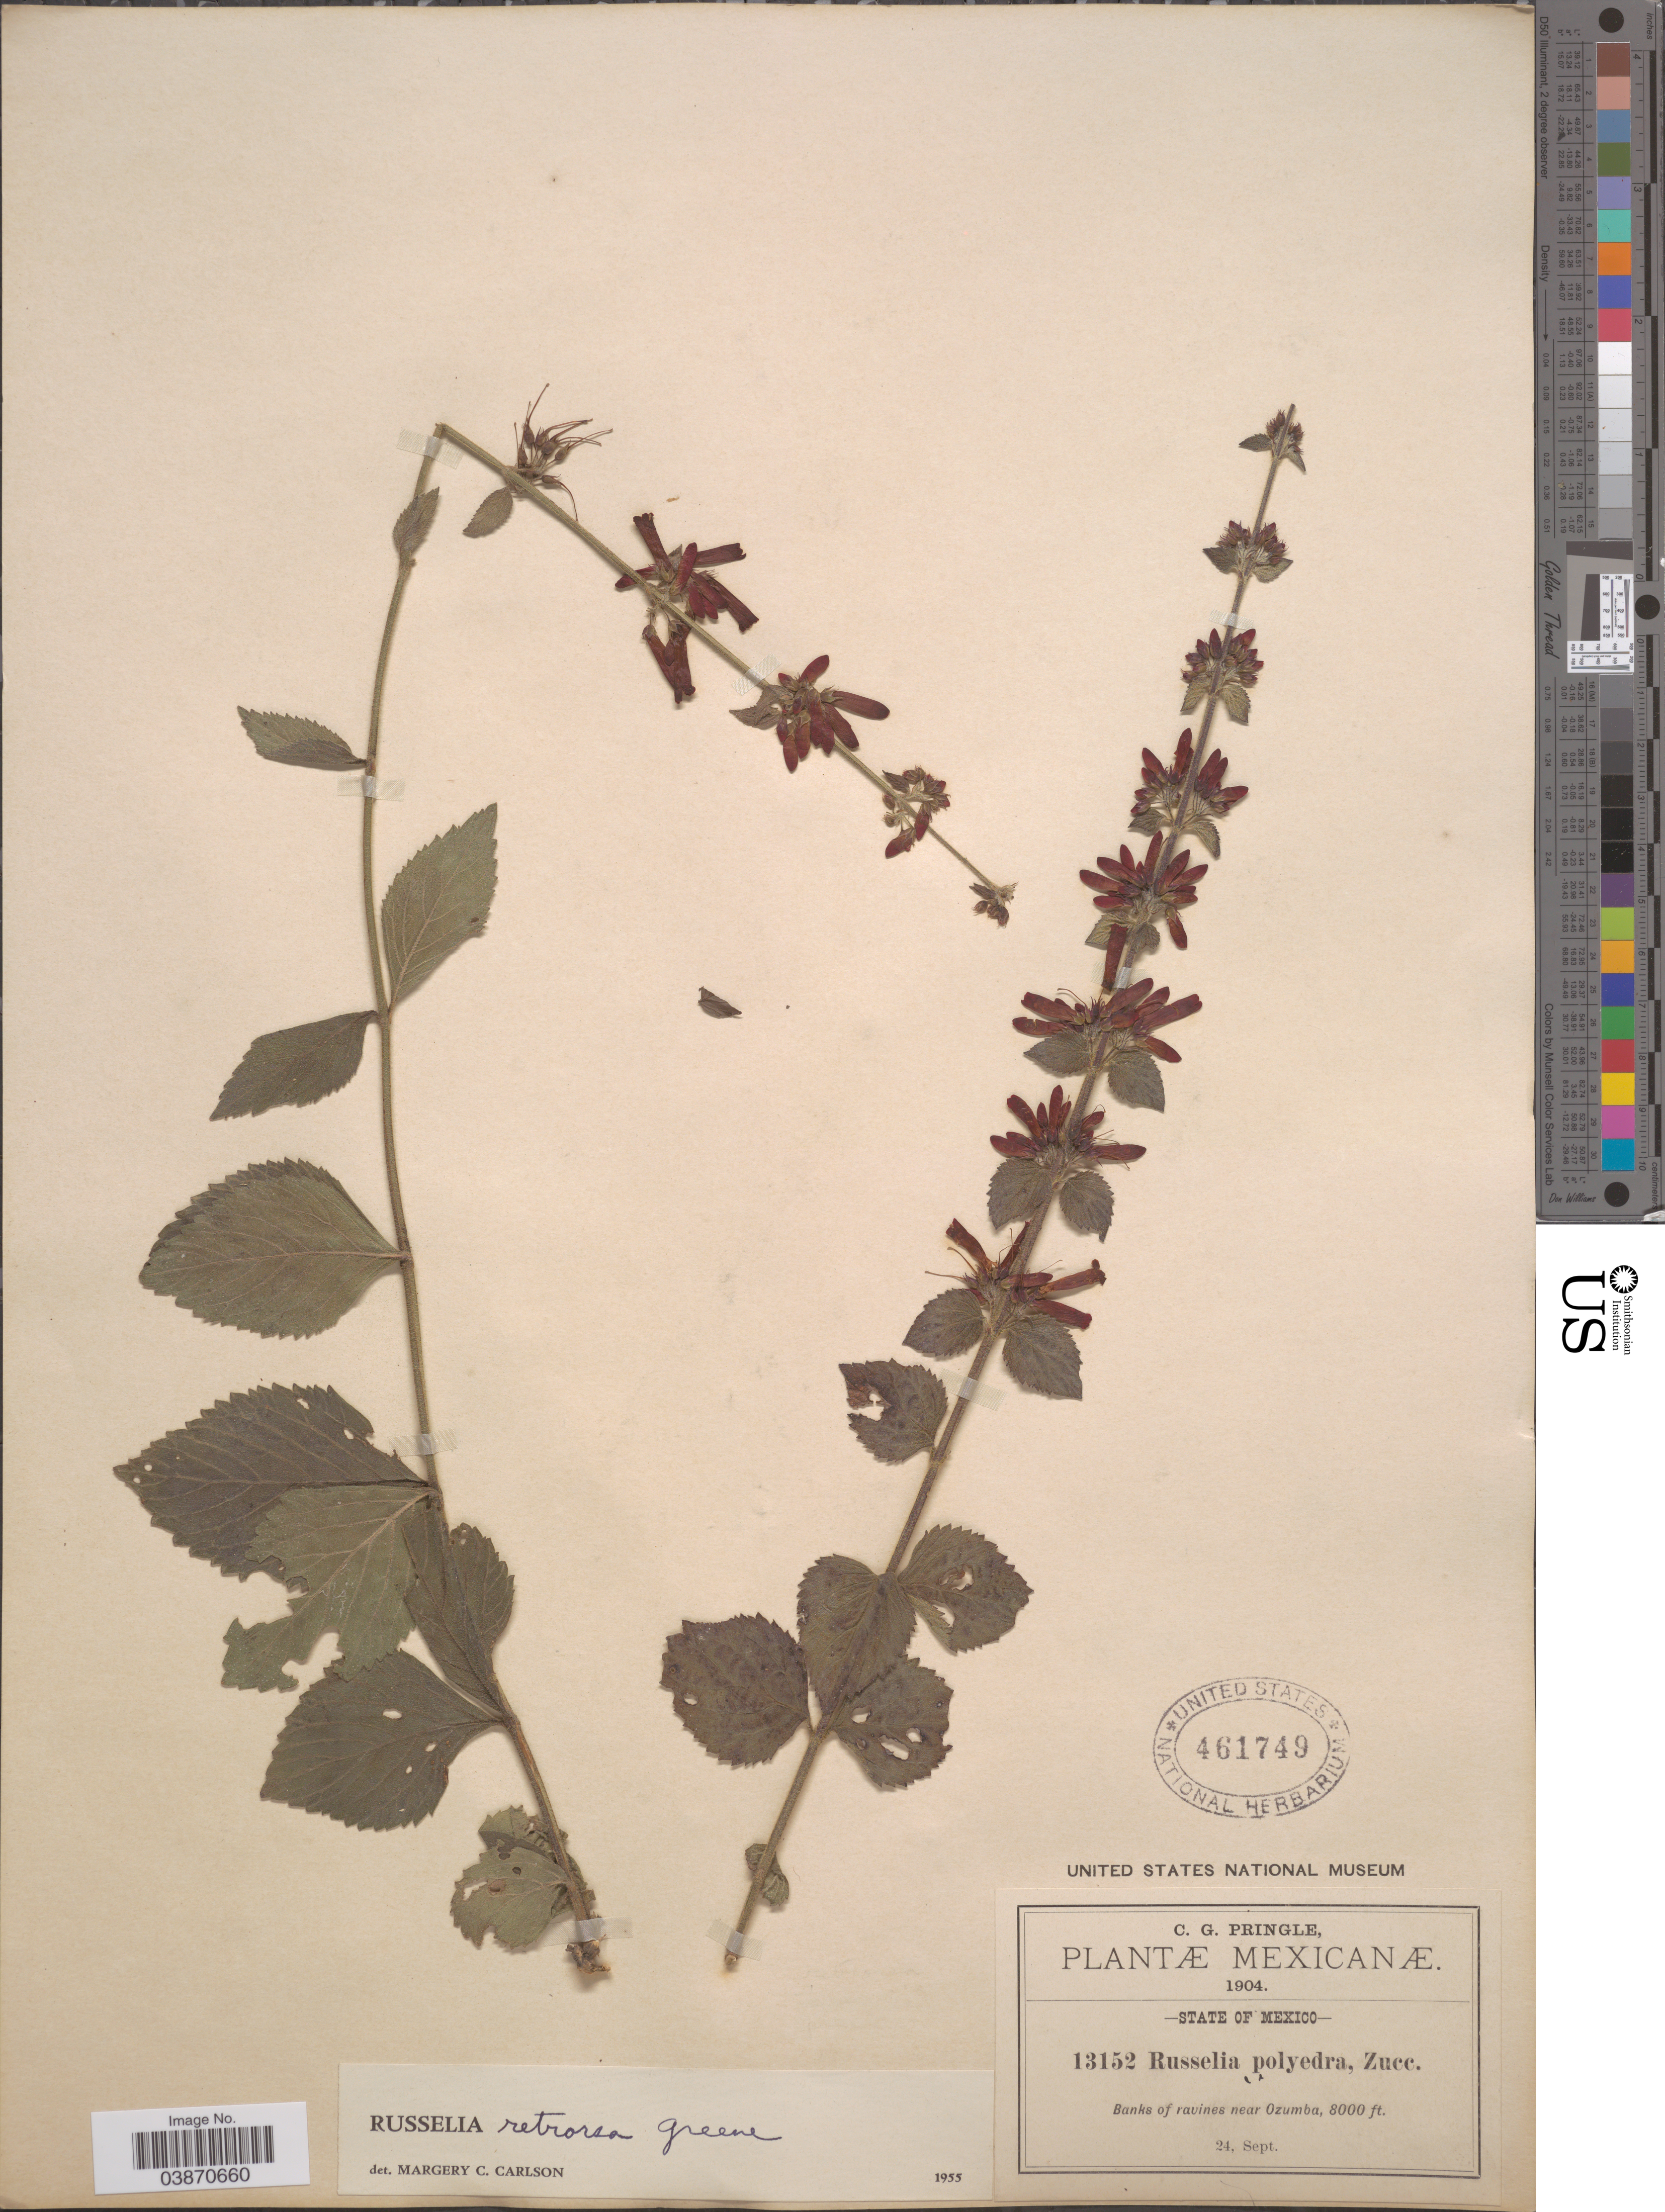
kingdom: Plantae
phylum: Tracheophyta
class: Magnoliopsida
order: Lamiales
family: Plantaginaceae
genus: Russelia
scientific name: Russelia retrorsa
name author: Greene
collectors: C. G. Pringle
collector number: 13152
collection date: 1904-09-24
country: Mexico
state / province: México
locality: Banks of ravines near Ozumba.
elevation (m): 2438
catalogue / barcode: US 461749